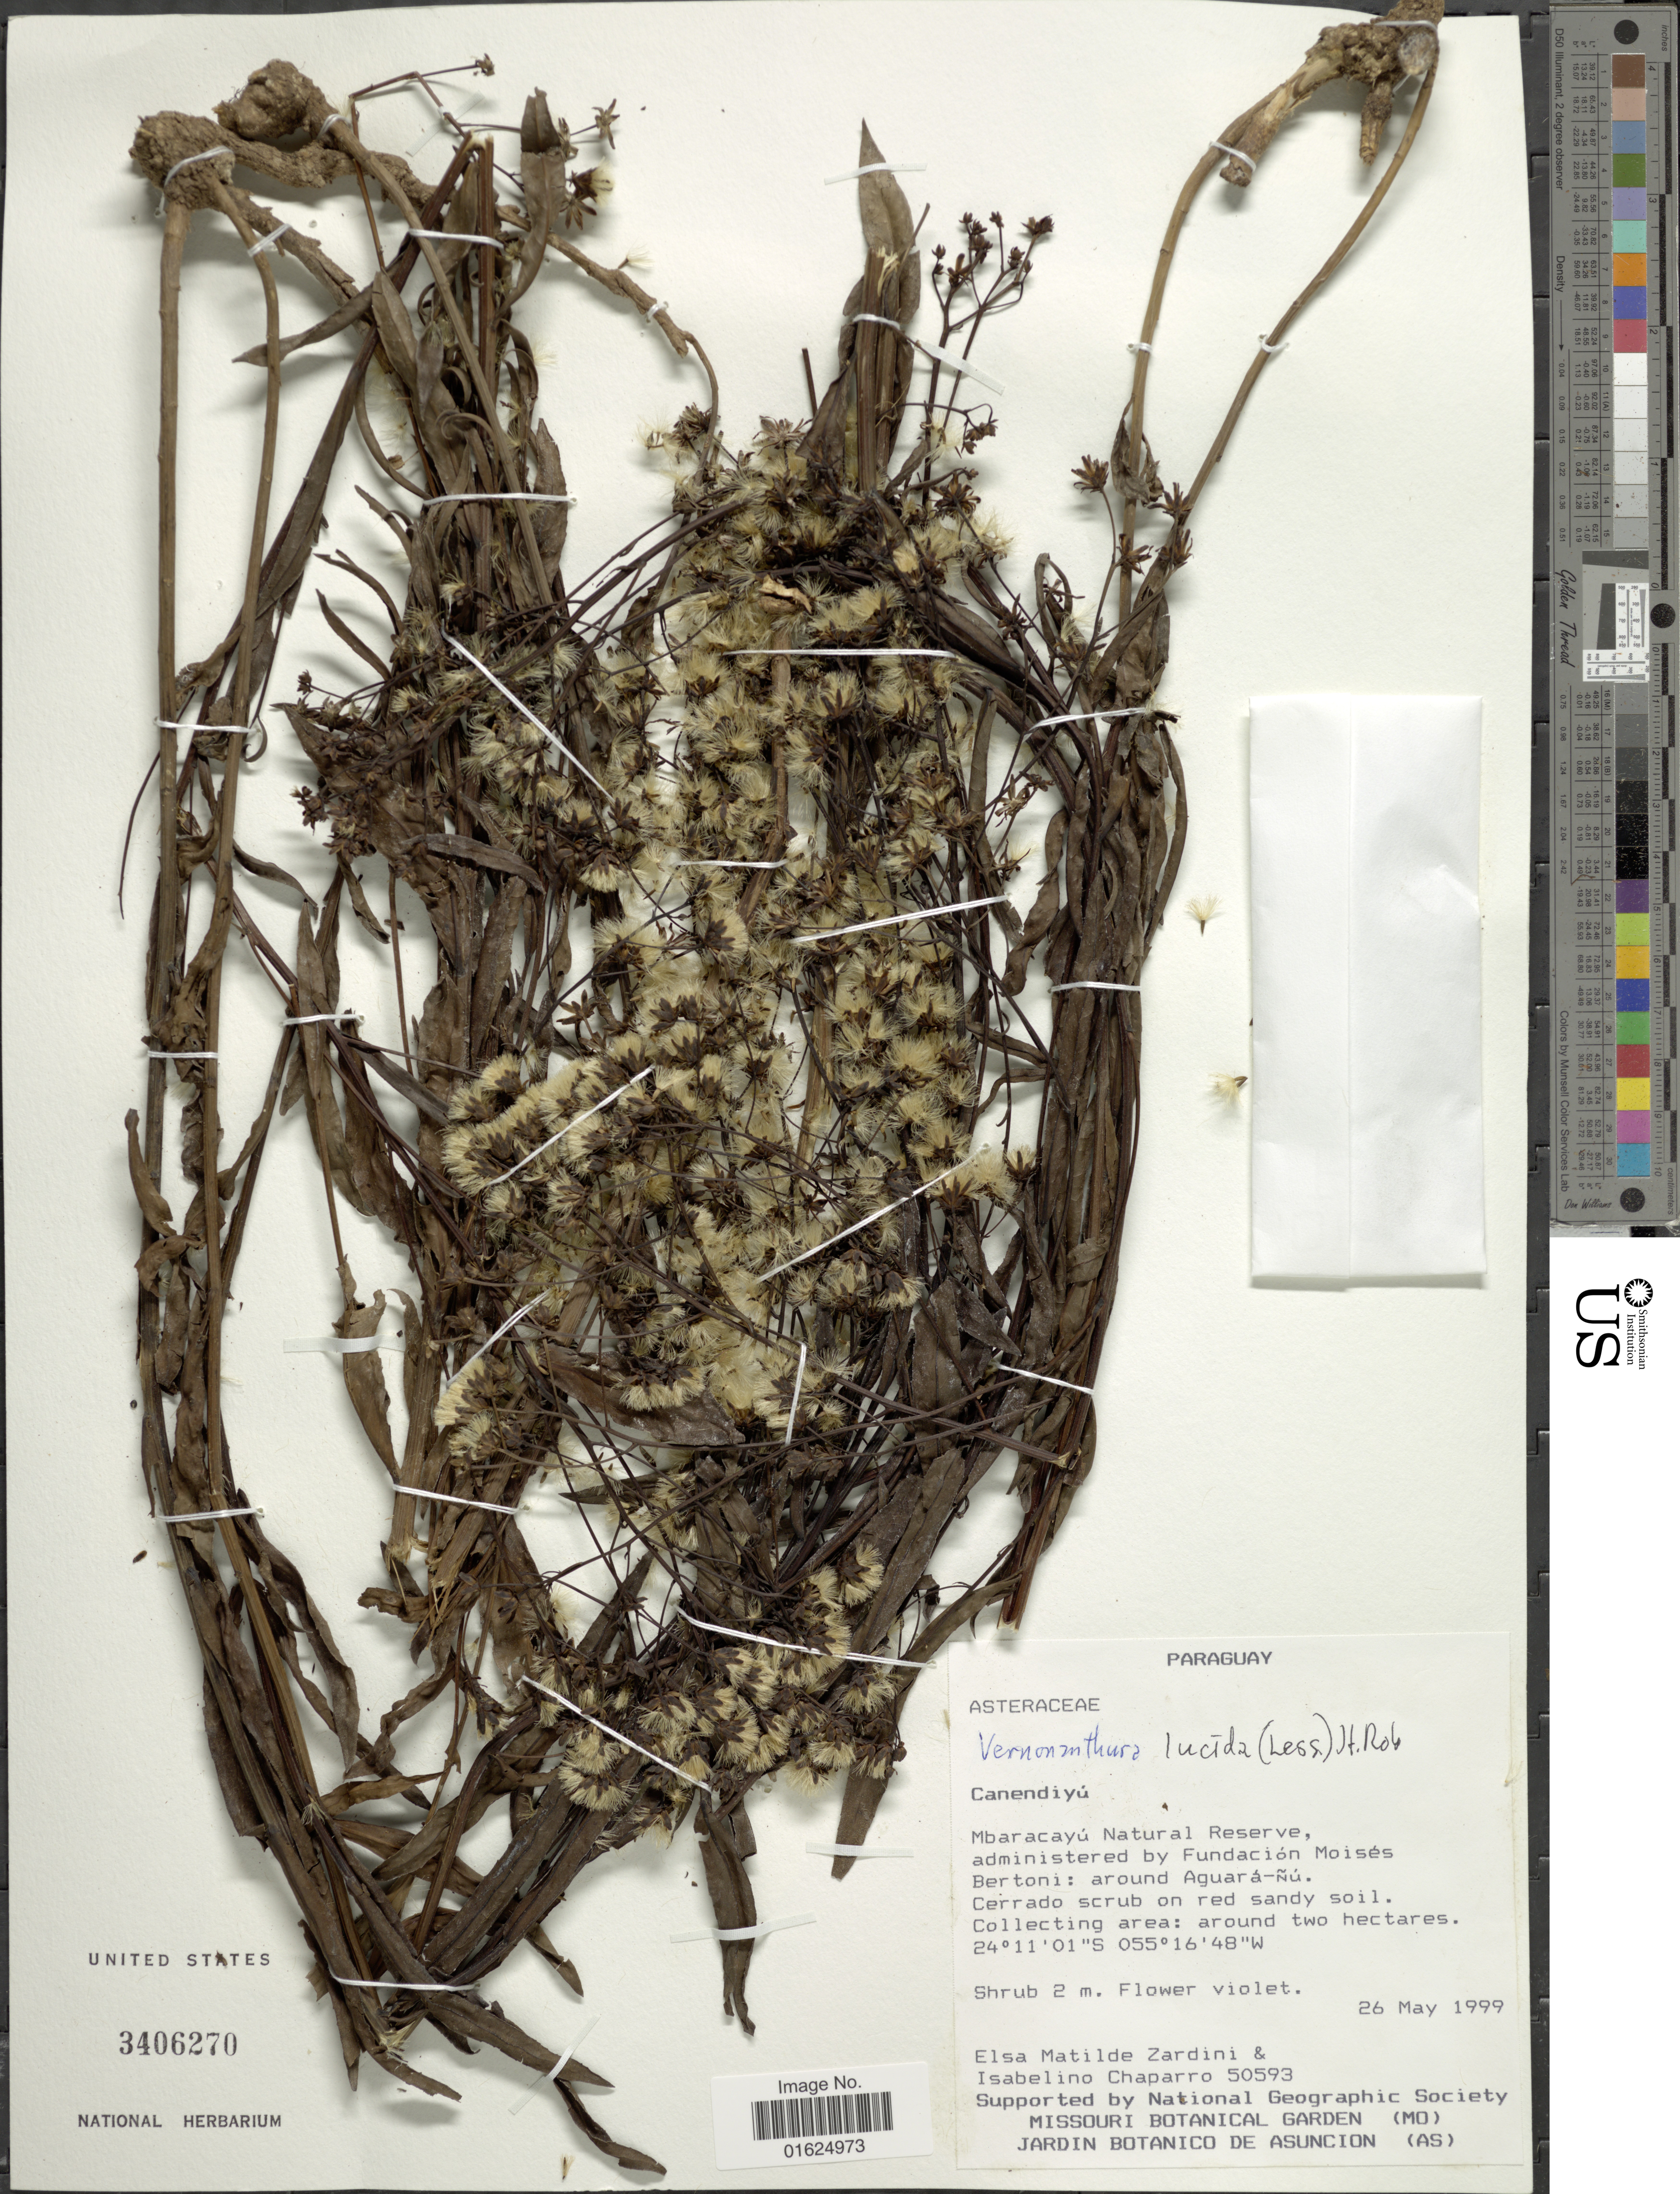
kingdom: Plantae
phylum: Tracheophyta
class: Magnoliopsida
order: Asterales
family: Asteraceae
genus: Vernonanthura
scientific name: Vernonanthura lucida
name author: (Less.) H. Rob.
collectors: E. M. Zardini & I. Chaparro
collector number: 50593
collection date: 1999-05-26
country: Paraguay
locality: Canendiyú, Mbaracayú Natural Reserve, administered by Fundación Moises Bertoni: around Aguará-ñú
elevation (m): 2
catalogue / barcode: US 3406270